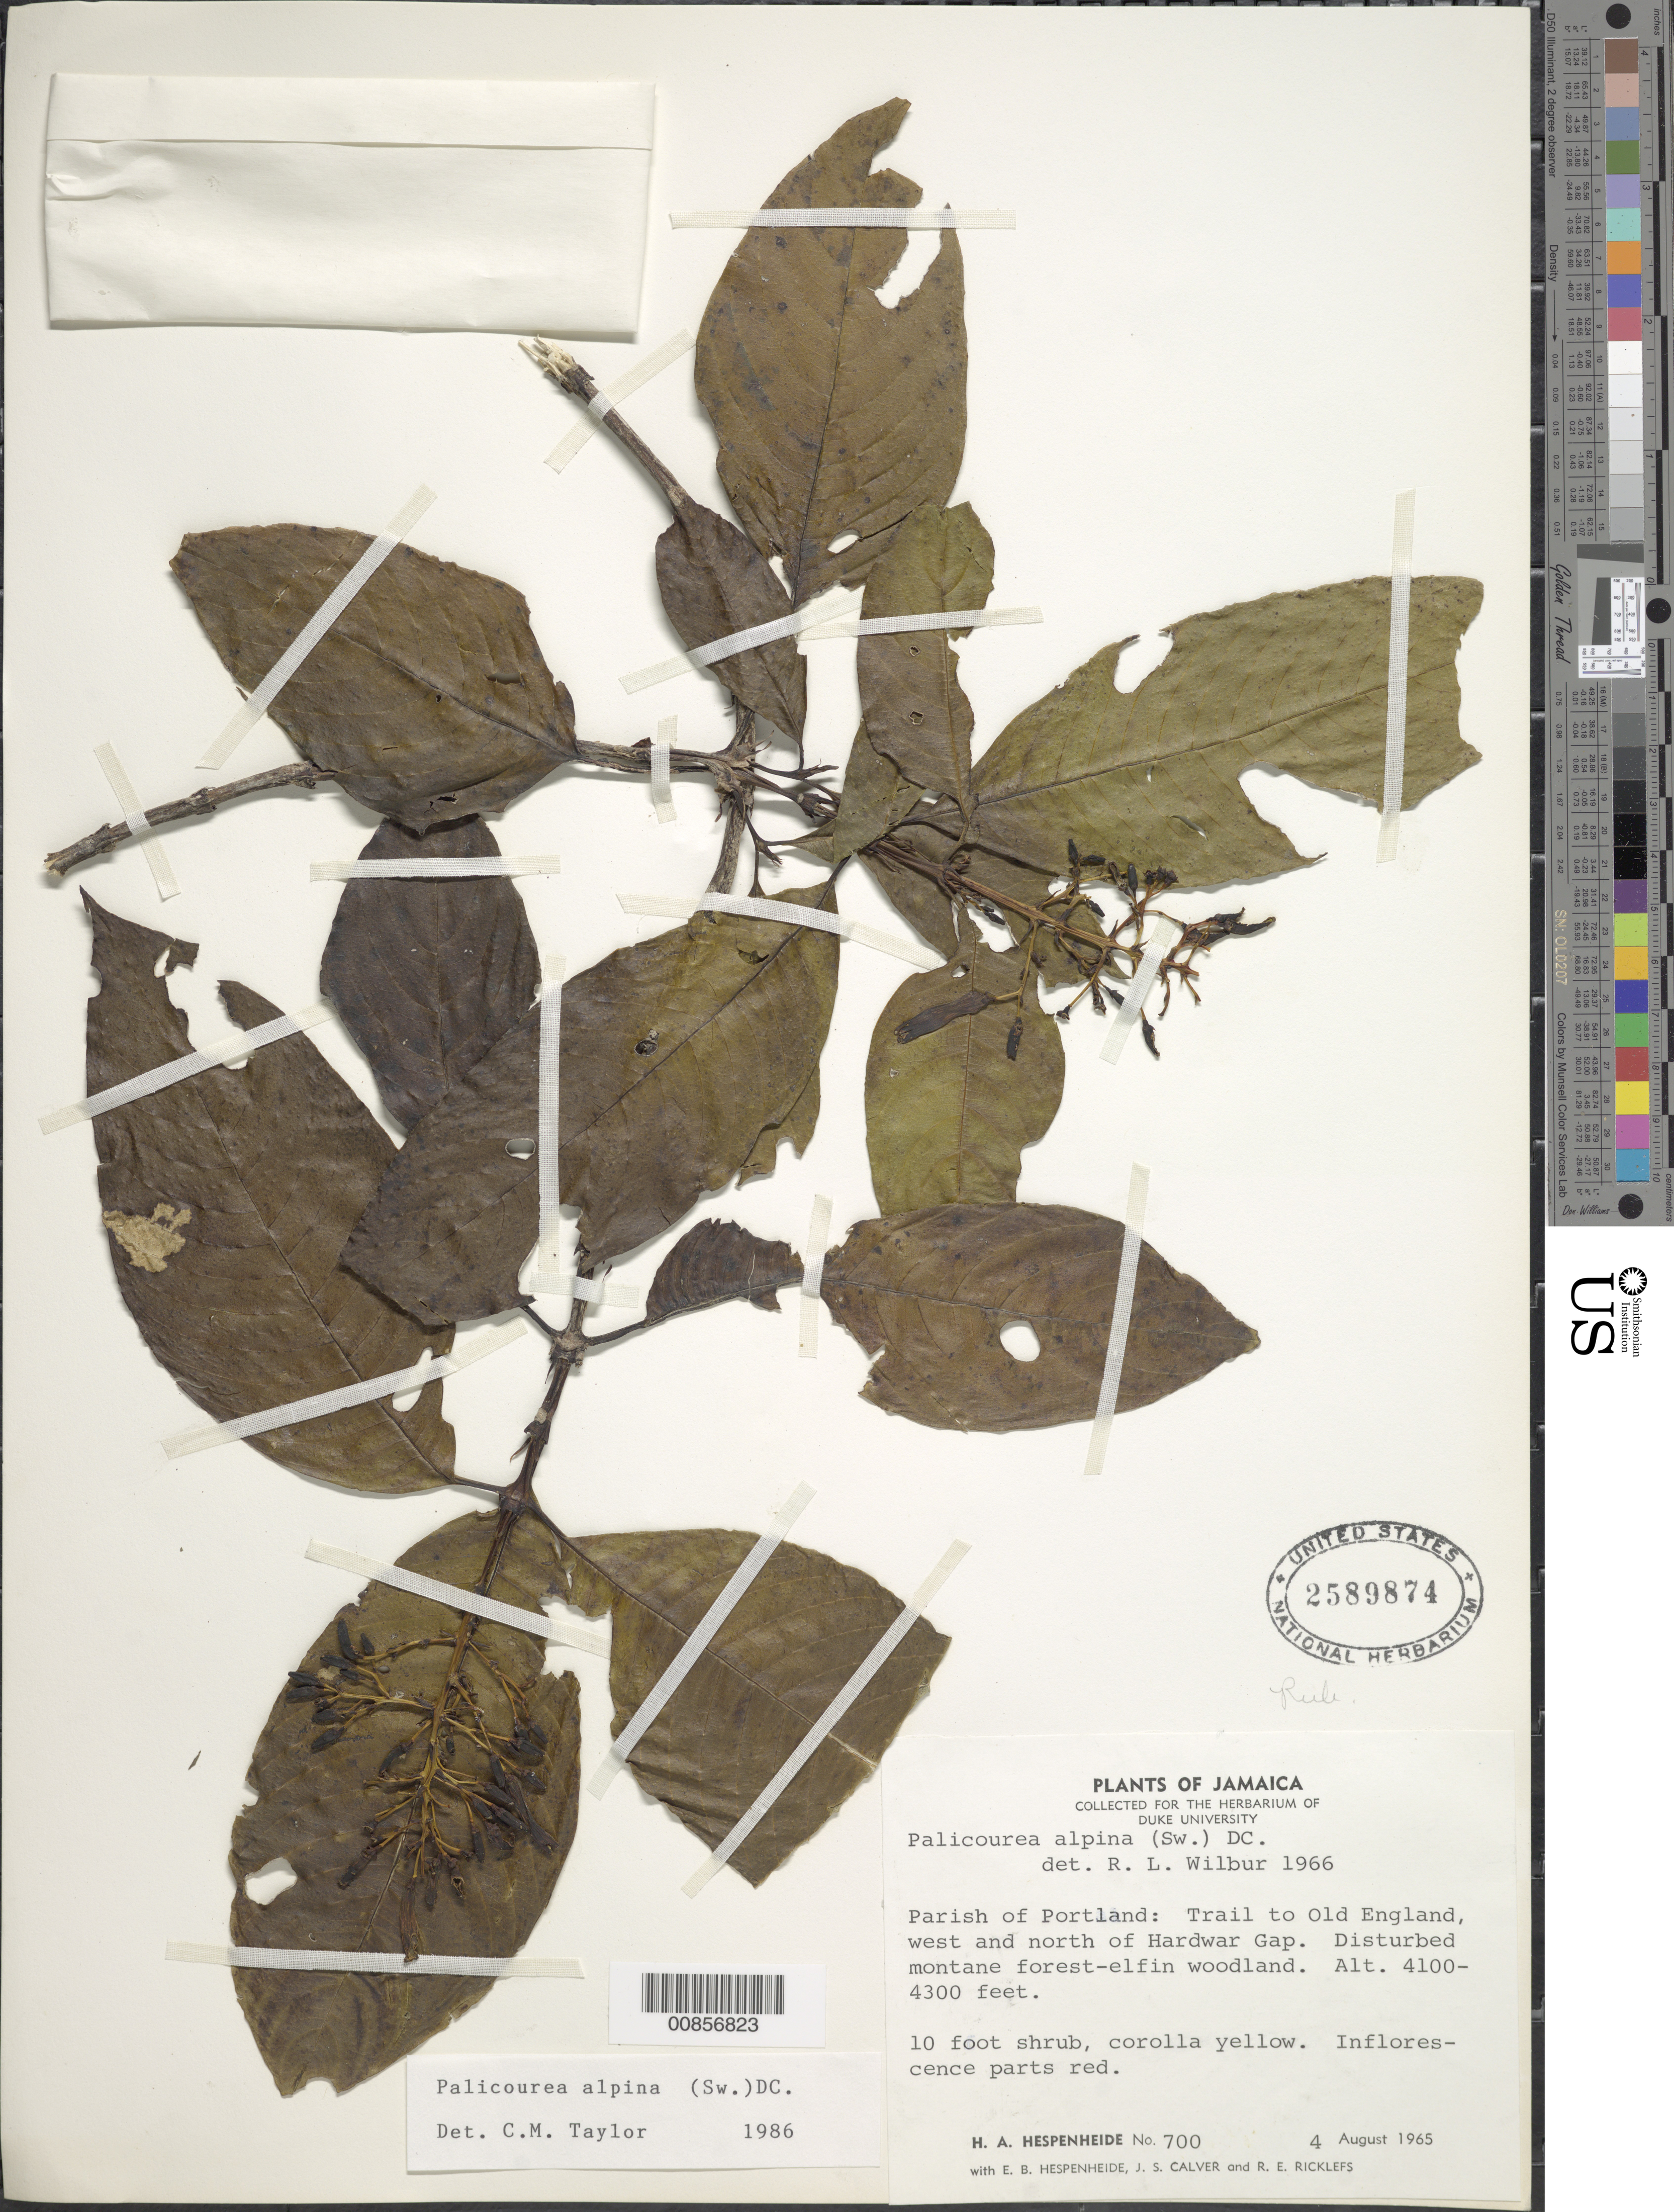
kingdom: Plantae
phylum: Tracheophyta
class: Magnoliopsida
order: Gentianales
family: Rubiaceae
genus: Palicourea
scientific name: Palicourea alpina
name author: (Sw.) DC.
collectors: H. A. Hespenheide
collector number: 700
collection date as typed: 04 Aug 1965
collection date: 1965-08-04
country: Jamaica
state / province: Portland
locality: Trail to Old England, west and north of Hardwar Gap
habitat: Disturbed montane forest-elfin woodland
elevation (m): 1250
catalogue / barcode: US 2589874